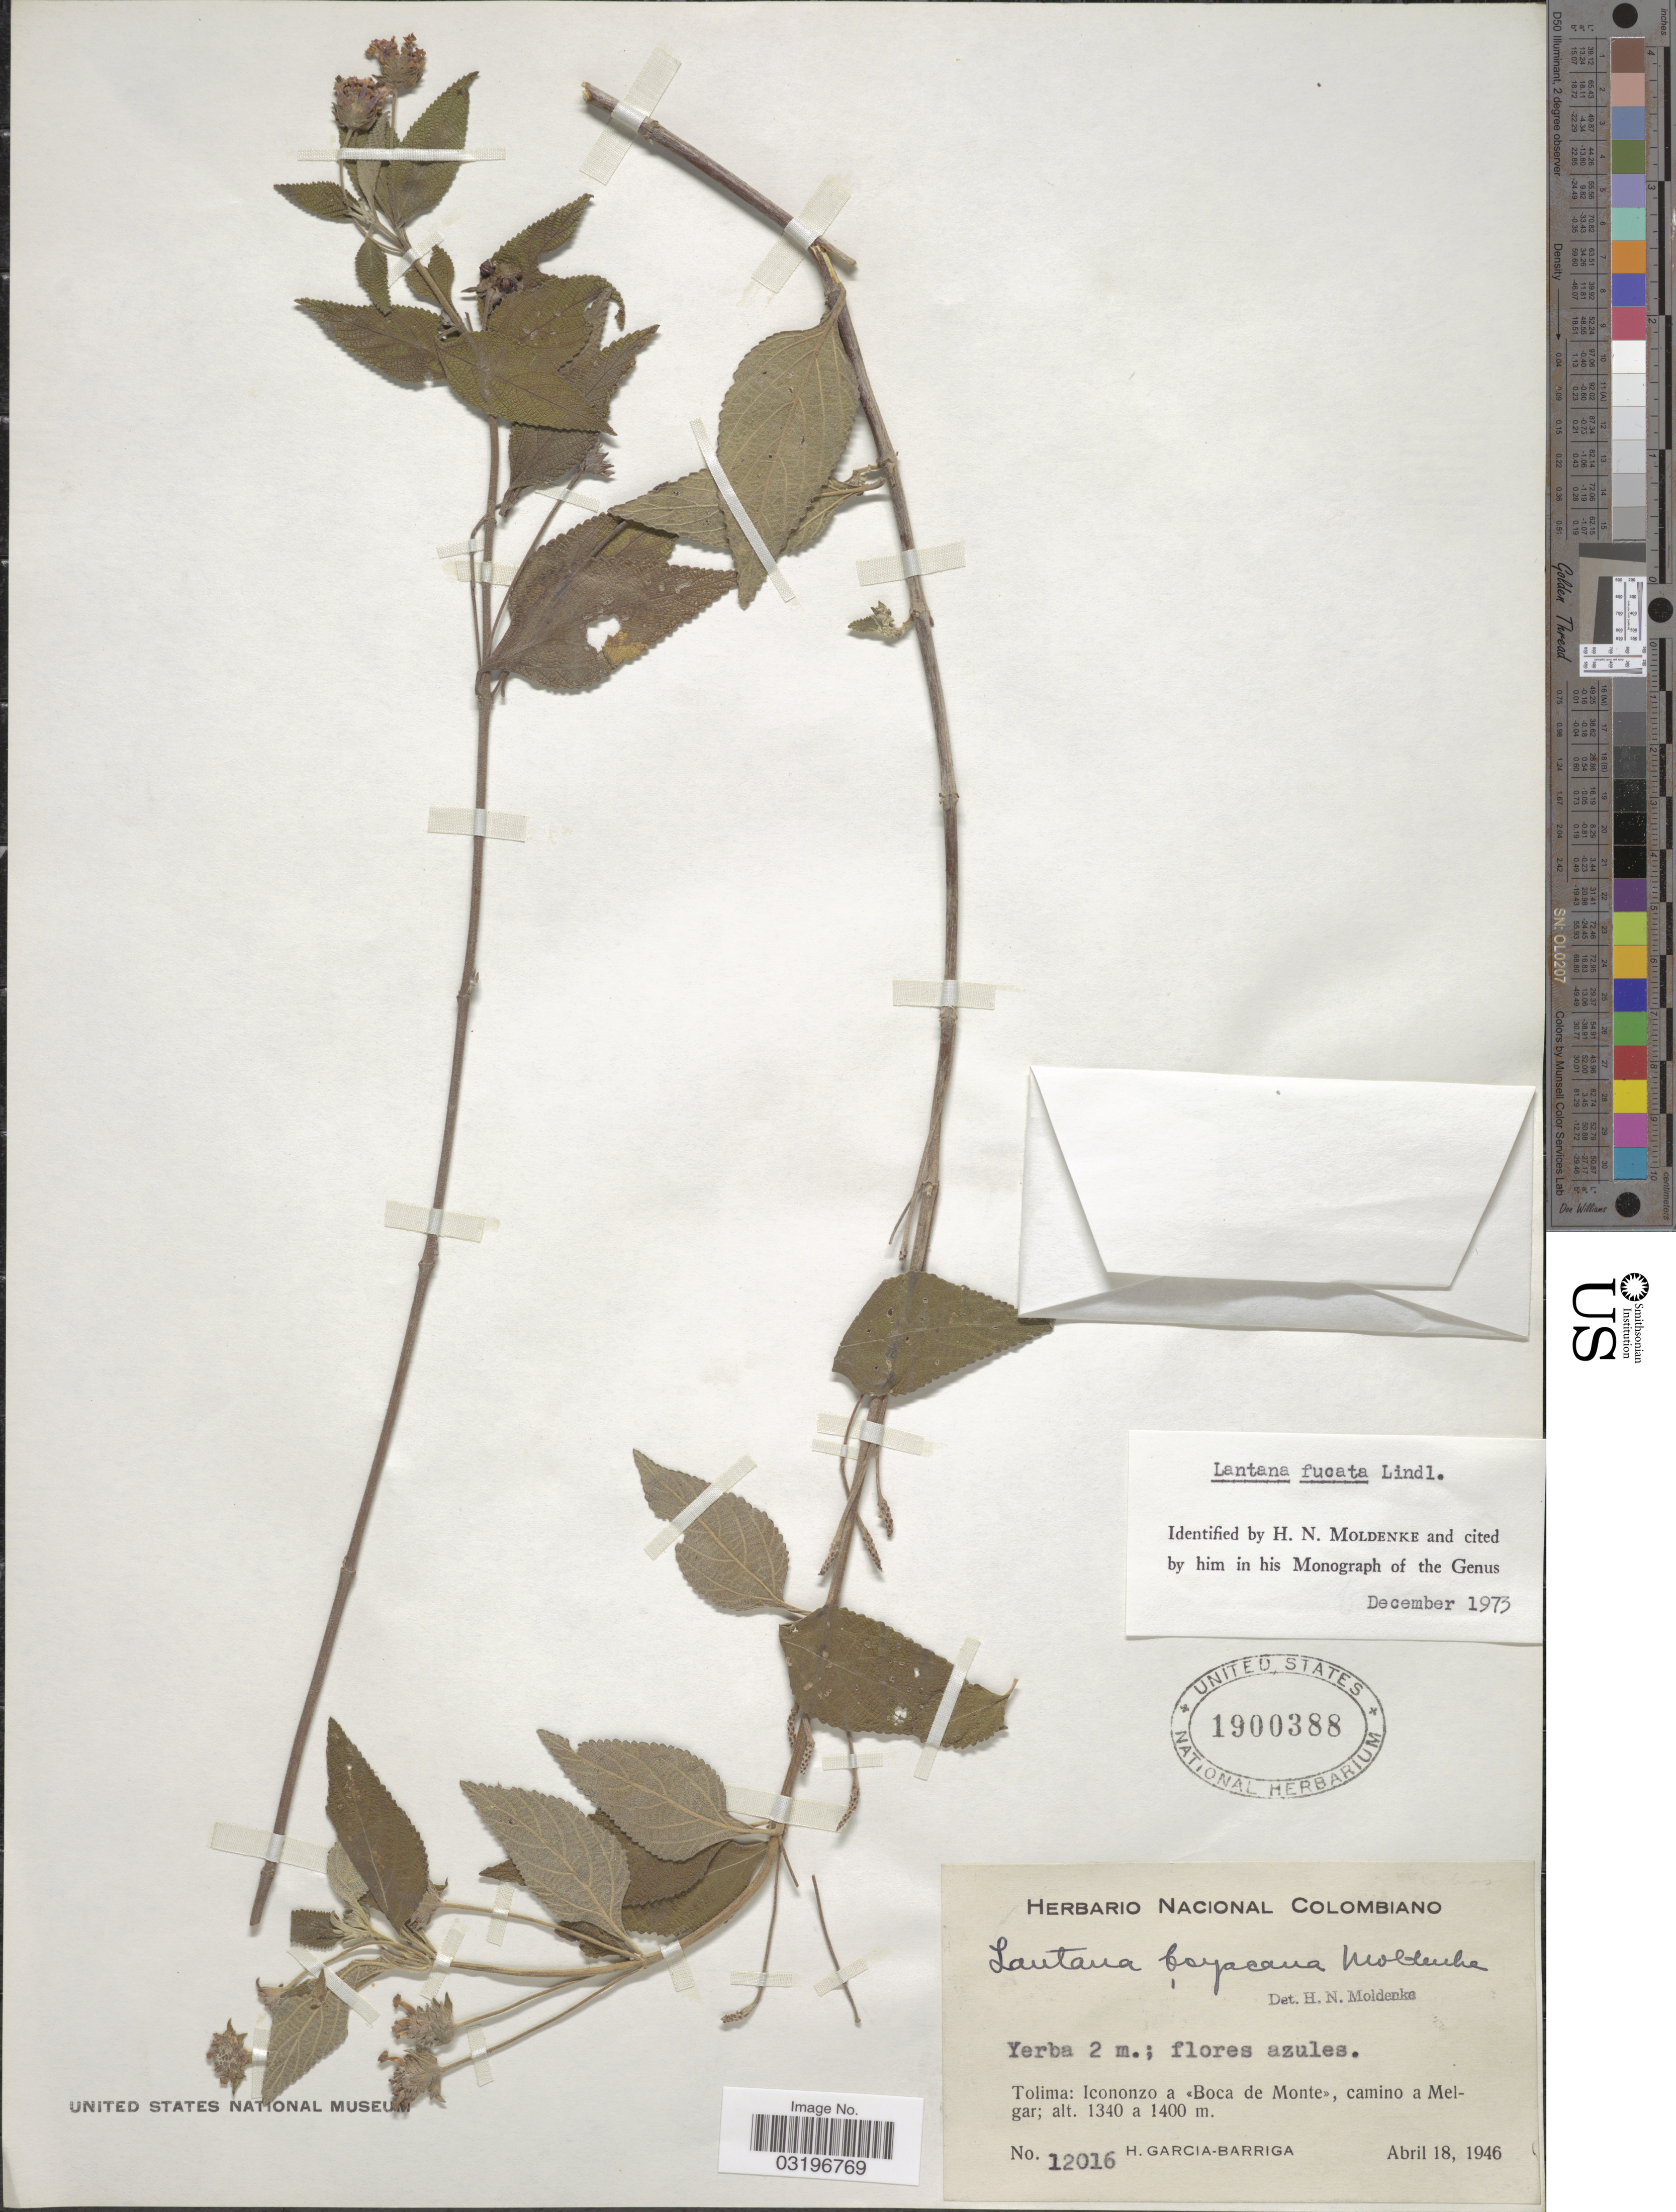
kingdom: Plantae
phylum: Tracheophyta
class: Magnoliopsida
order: Lamiales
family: Verbenaceae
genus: Lantana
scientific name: Lantana fucata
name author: Lindl.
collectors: H. García Barriga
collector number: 12016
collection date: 1946-04-18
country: Colombia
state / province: Tolima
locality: Icononzo a Boca de Monte, camino a Melgar.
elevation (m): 1340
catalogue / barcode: US 1900388